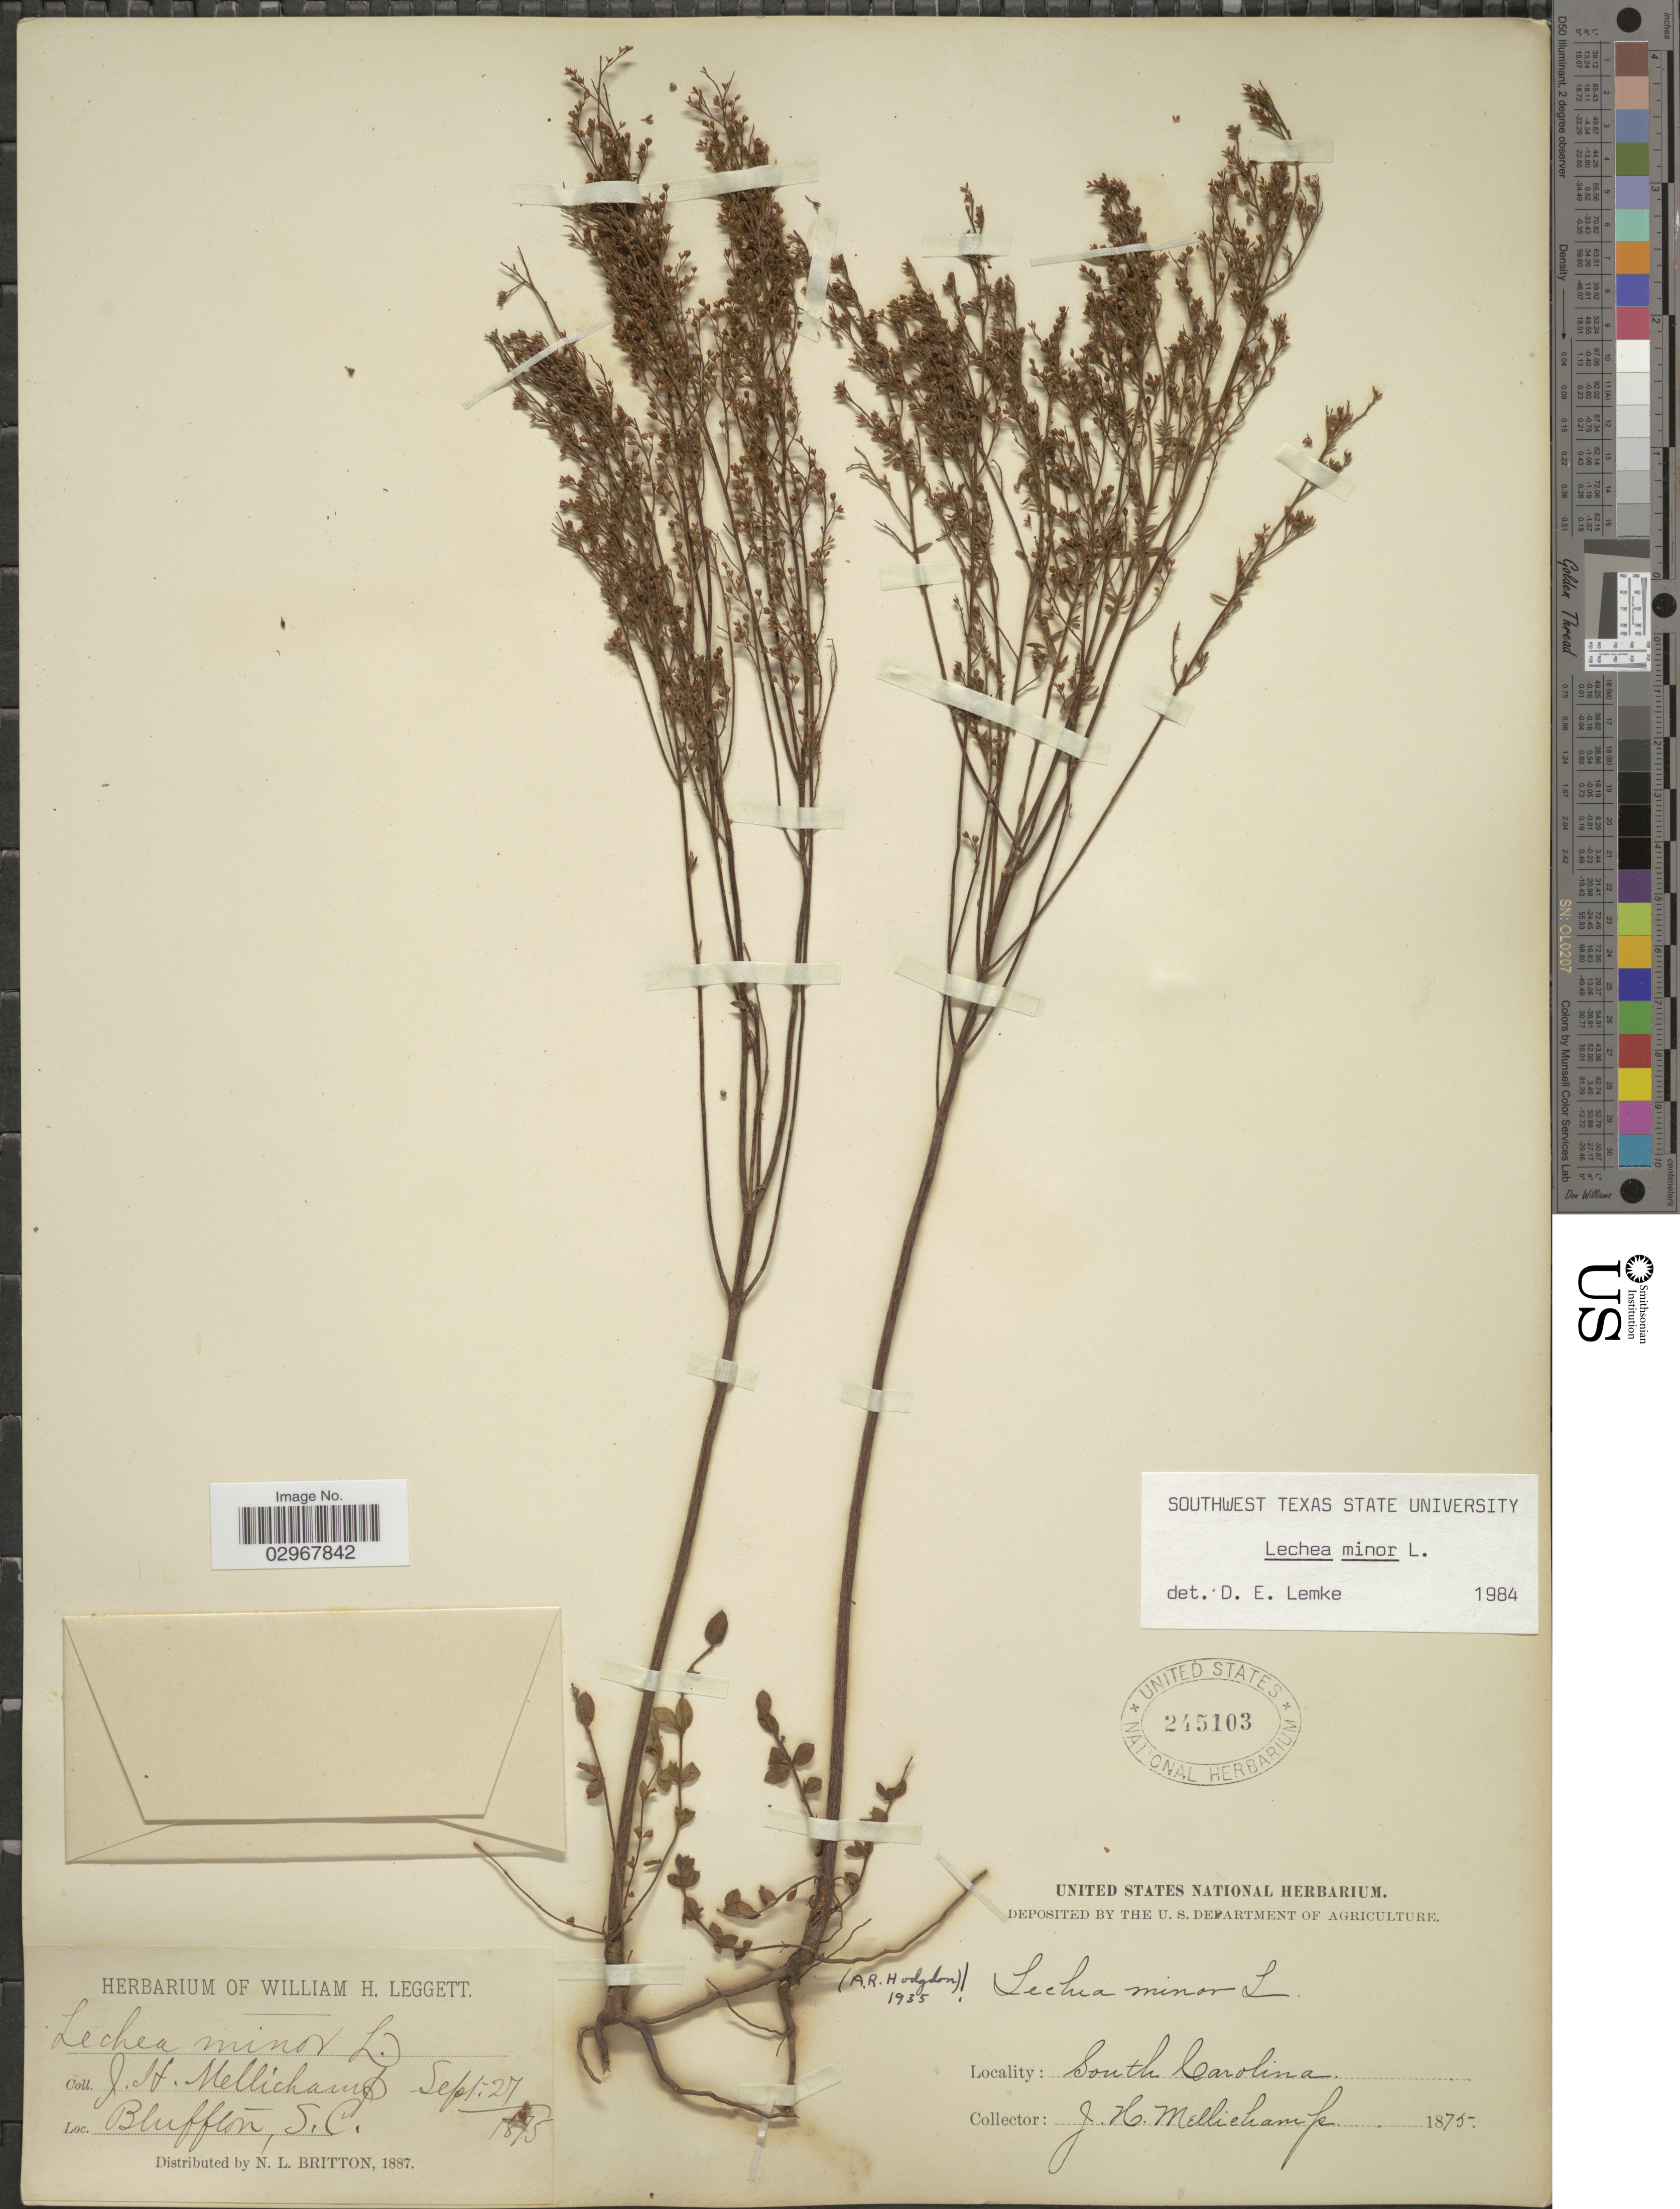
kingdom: Plantae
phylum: Tracheophyta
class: Magnoliopsida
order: Malvales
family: Cistaceae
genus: Lechea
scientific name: Lechea minor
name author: L.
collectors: J. H. Mellichamp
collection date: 1875-09-27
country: United States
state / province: South Carolina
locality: Bluffton.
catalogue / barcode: US 245103